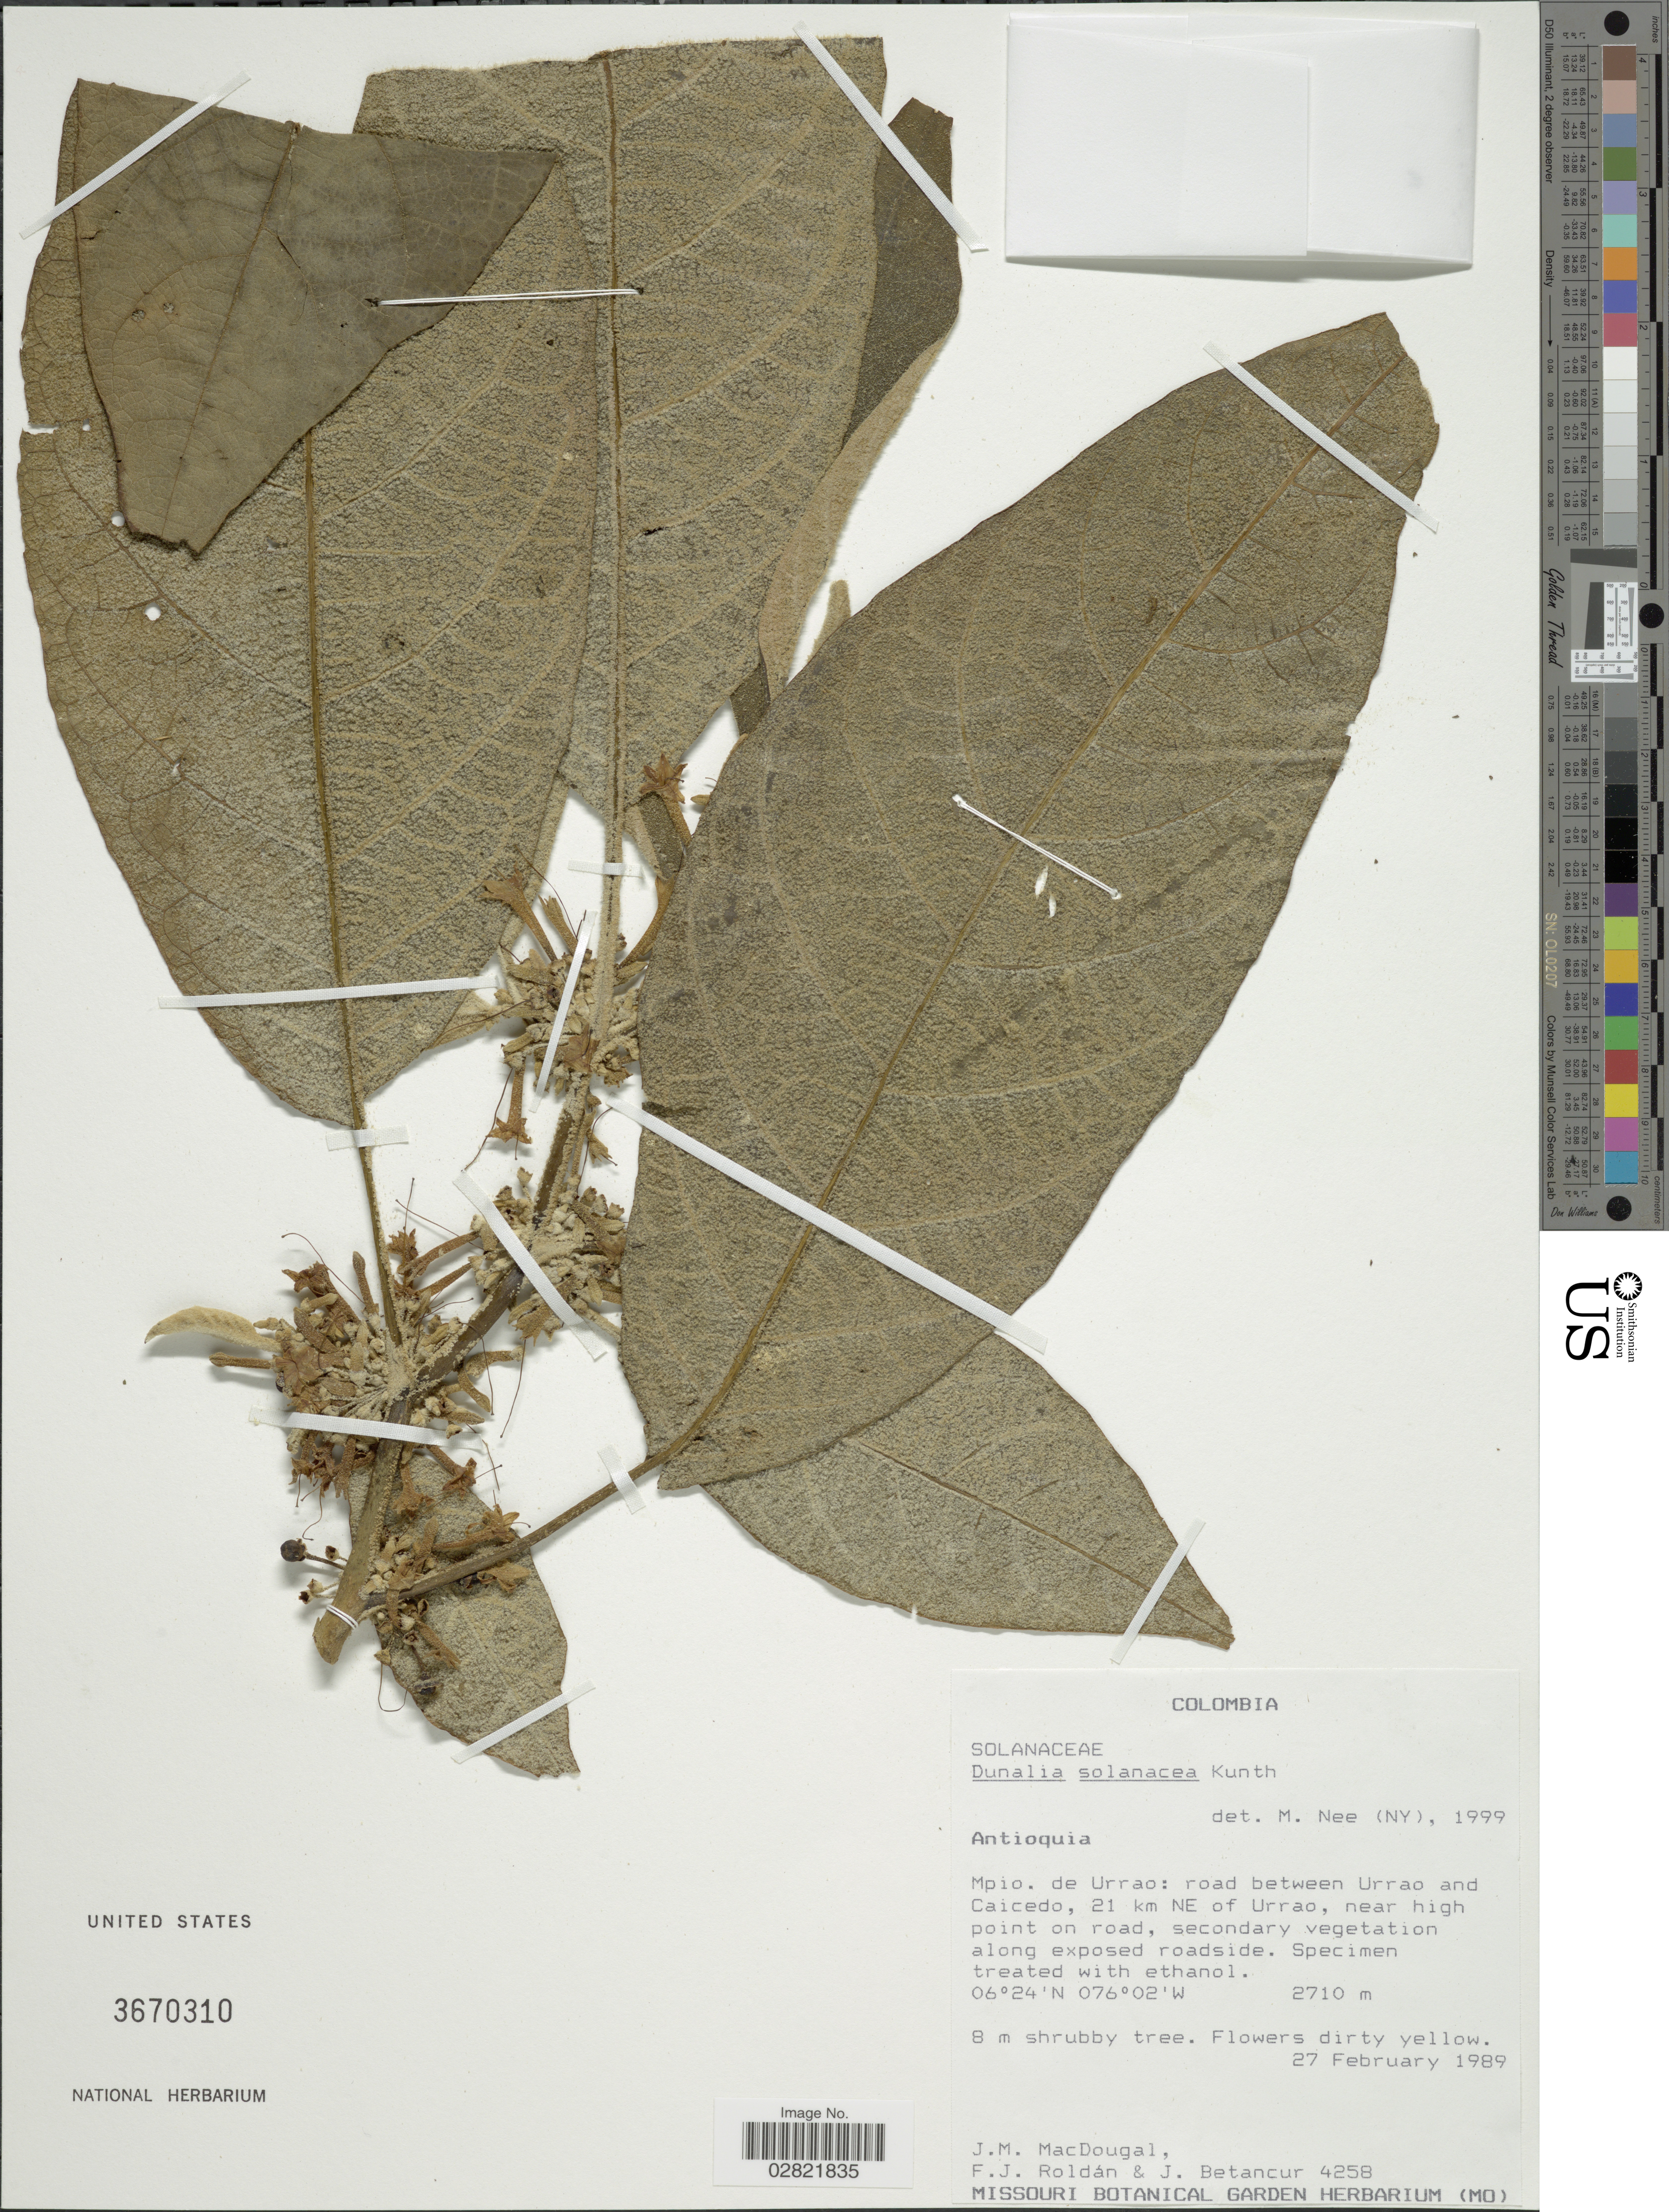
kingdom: Plantae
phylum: Tracheophyta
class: Magnoliopsida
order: Solanales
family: Solanaceae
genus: Dunalia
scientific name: Dunalia solanacea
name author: Kunth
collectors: J. M. MacDougal, F. J. Roldán & J. Betancur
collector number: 4258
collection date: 1989-02-27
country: Colombia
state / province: Antioquia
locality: Mpio. de Urrao: road between Urrao and Caicedo, 21 km NE of Urrao, near high point on road.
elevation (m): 2710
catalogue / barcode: US 3670310